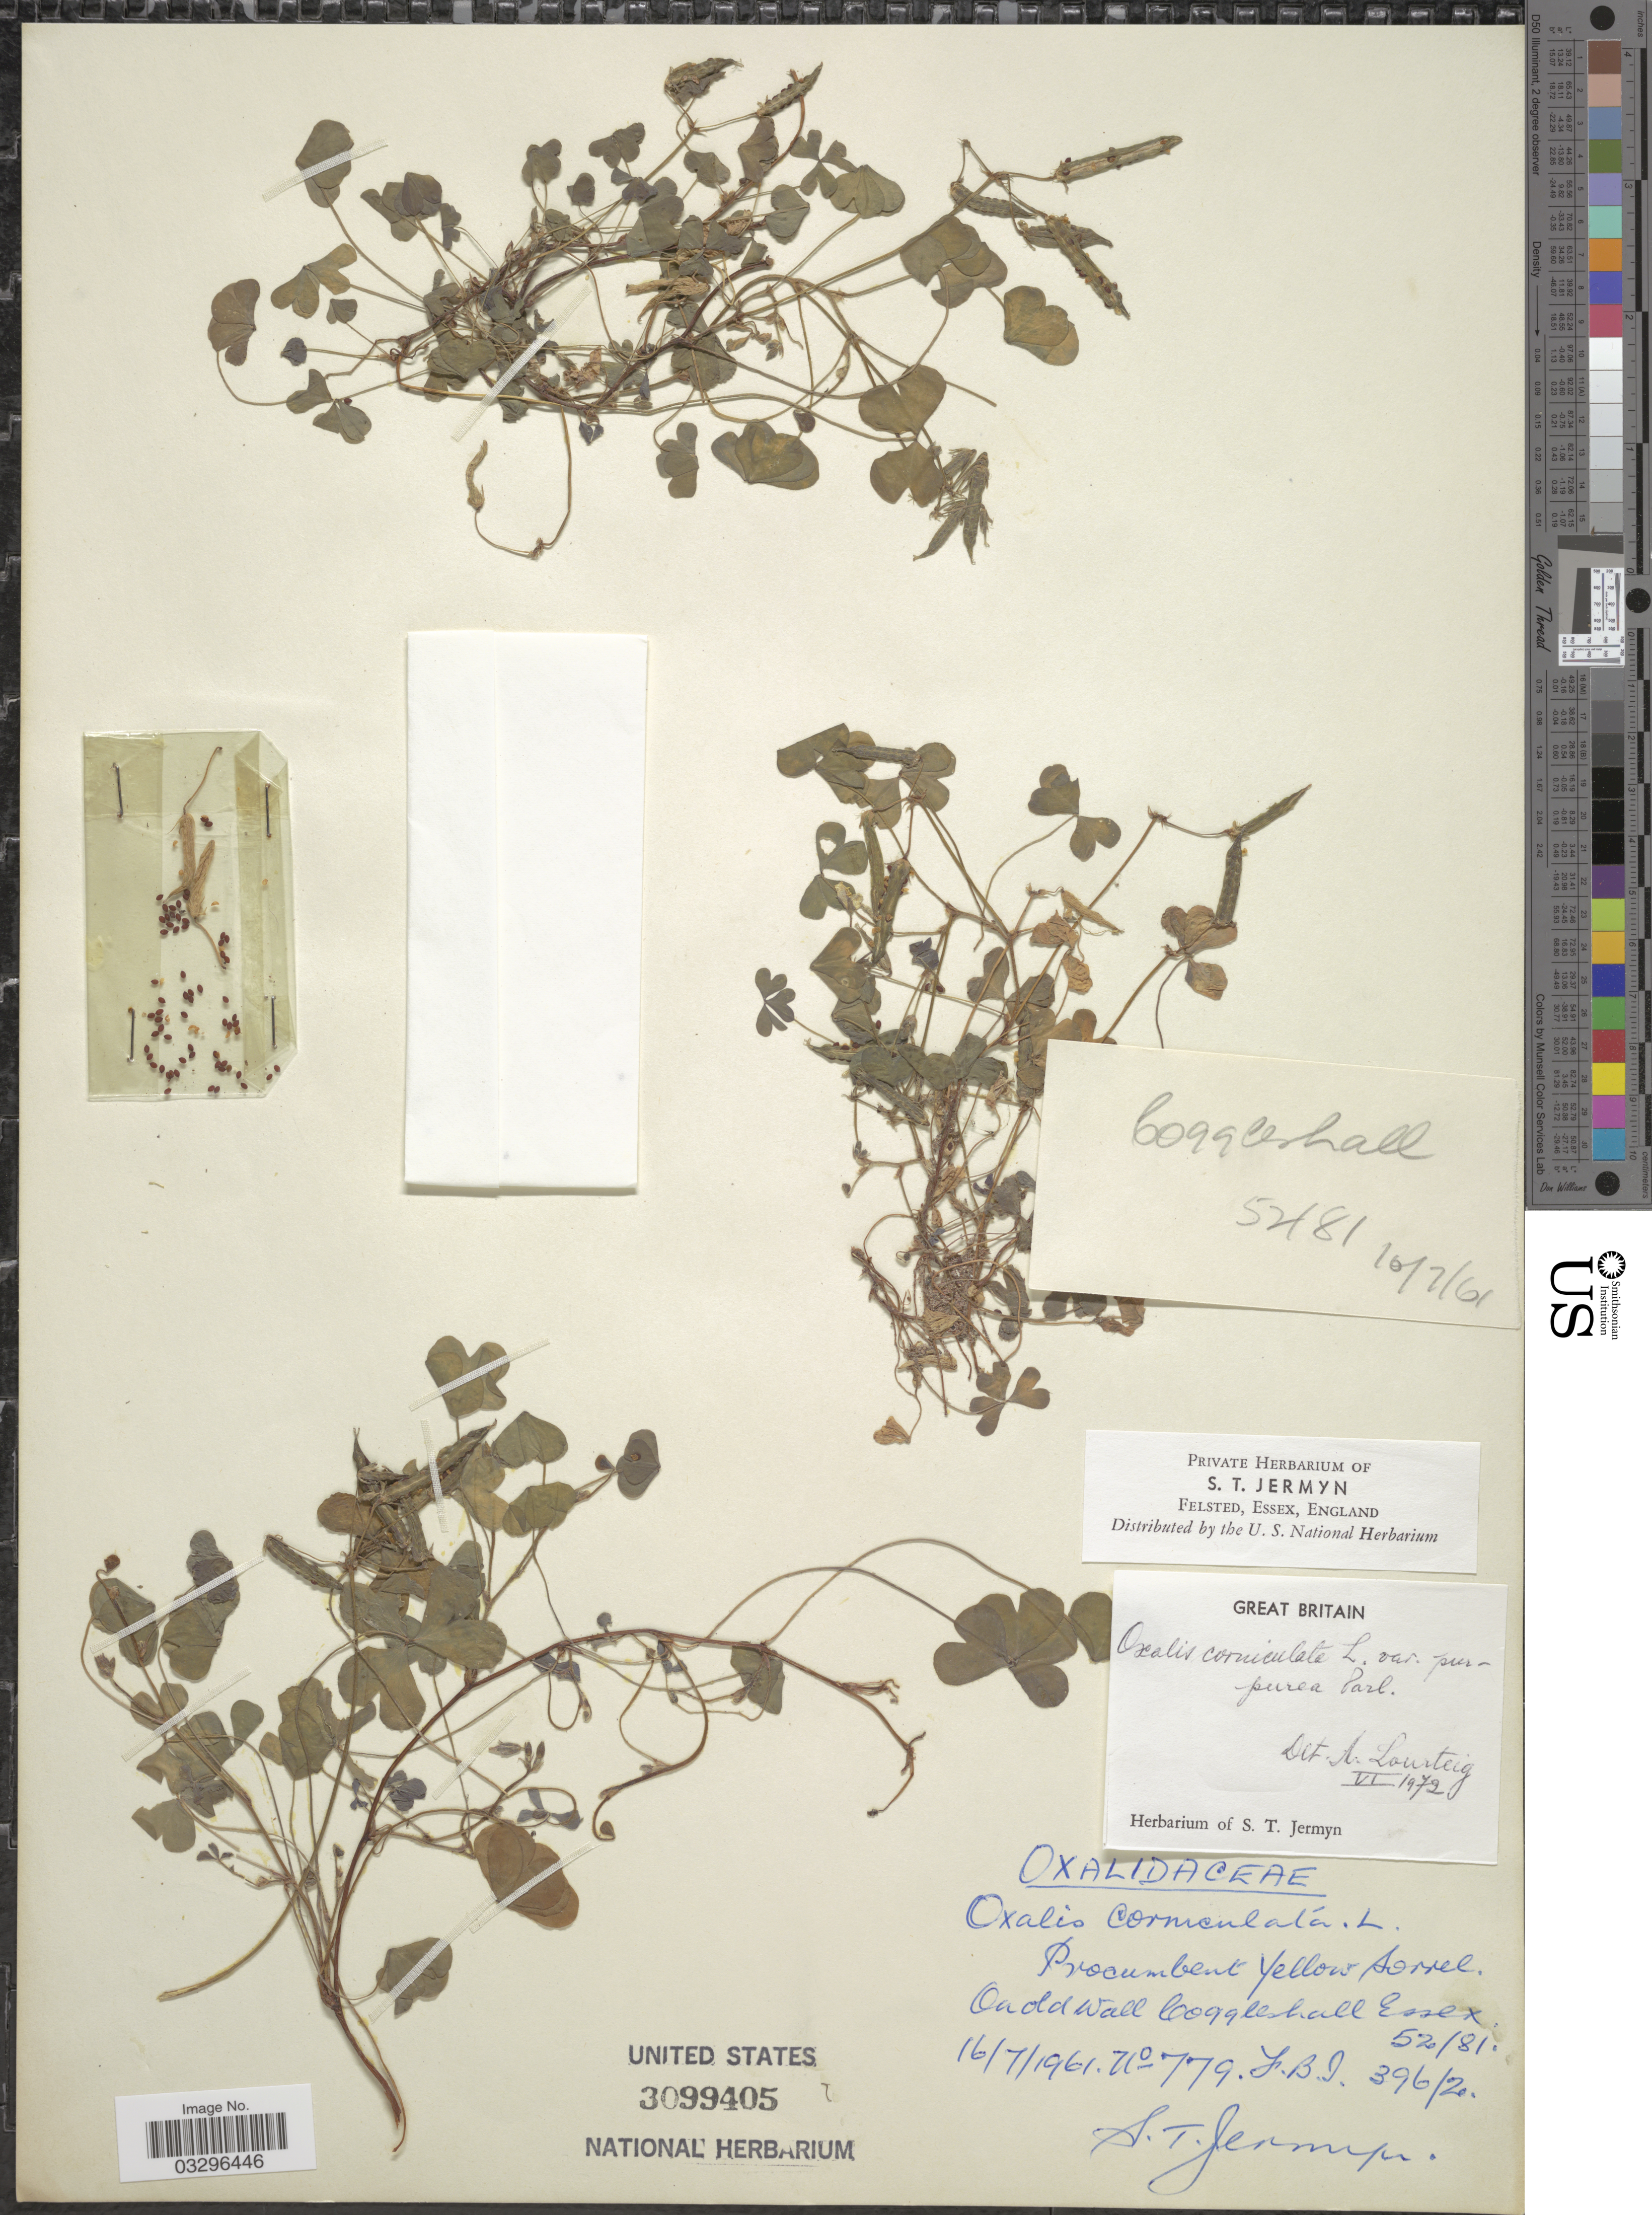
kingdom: Plantae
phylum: Tracheophyta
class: Magnoliopsida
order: Oxalidales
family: Oxalidaceae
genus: Oxalis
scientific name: Oxalis corniculata var. atropurpurea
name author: Planch.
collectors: S. Jermyn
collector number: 779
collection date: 1961-07-16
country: United Kingdom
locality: On old Wall Cogglehall Essex 52/81 [unsure placement] Great Britain.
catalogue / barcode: US 3099405